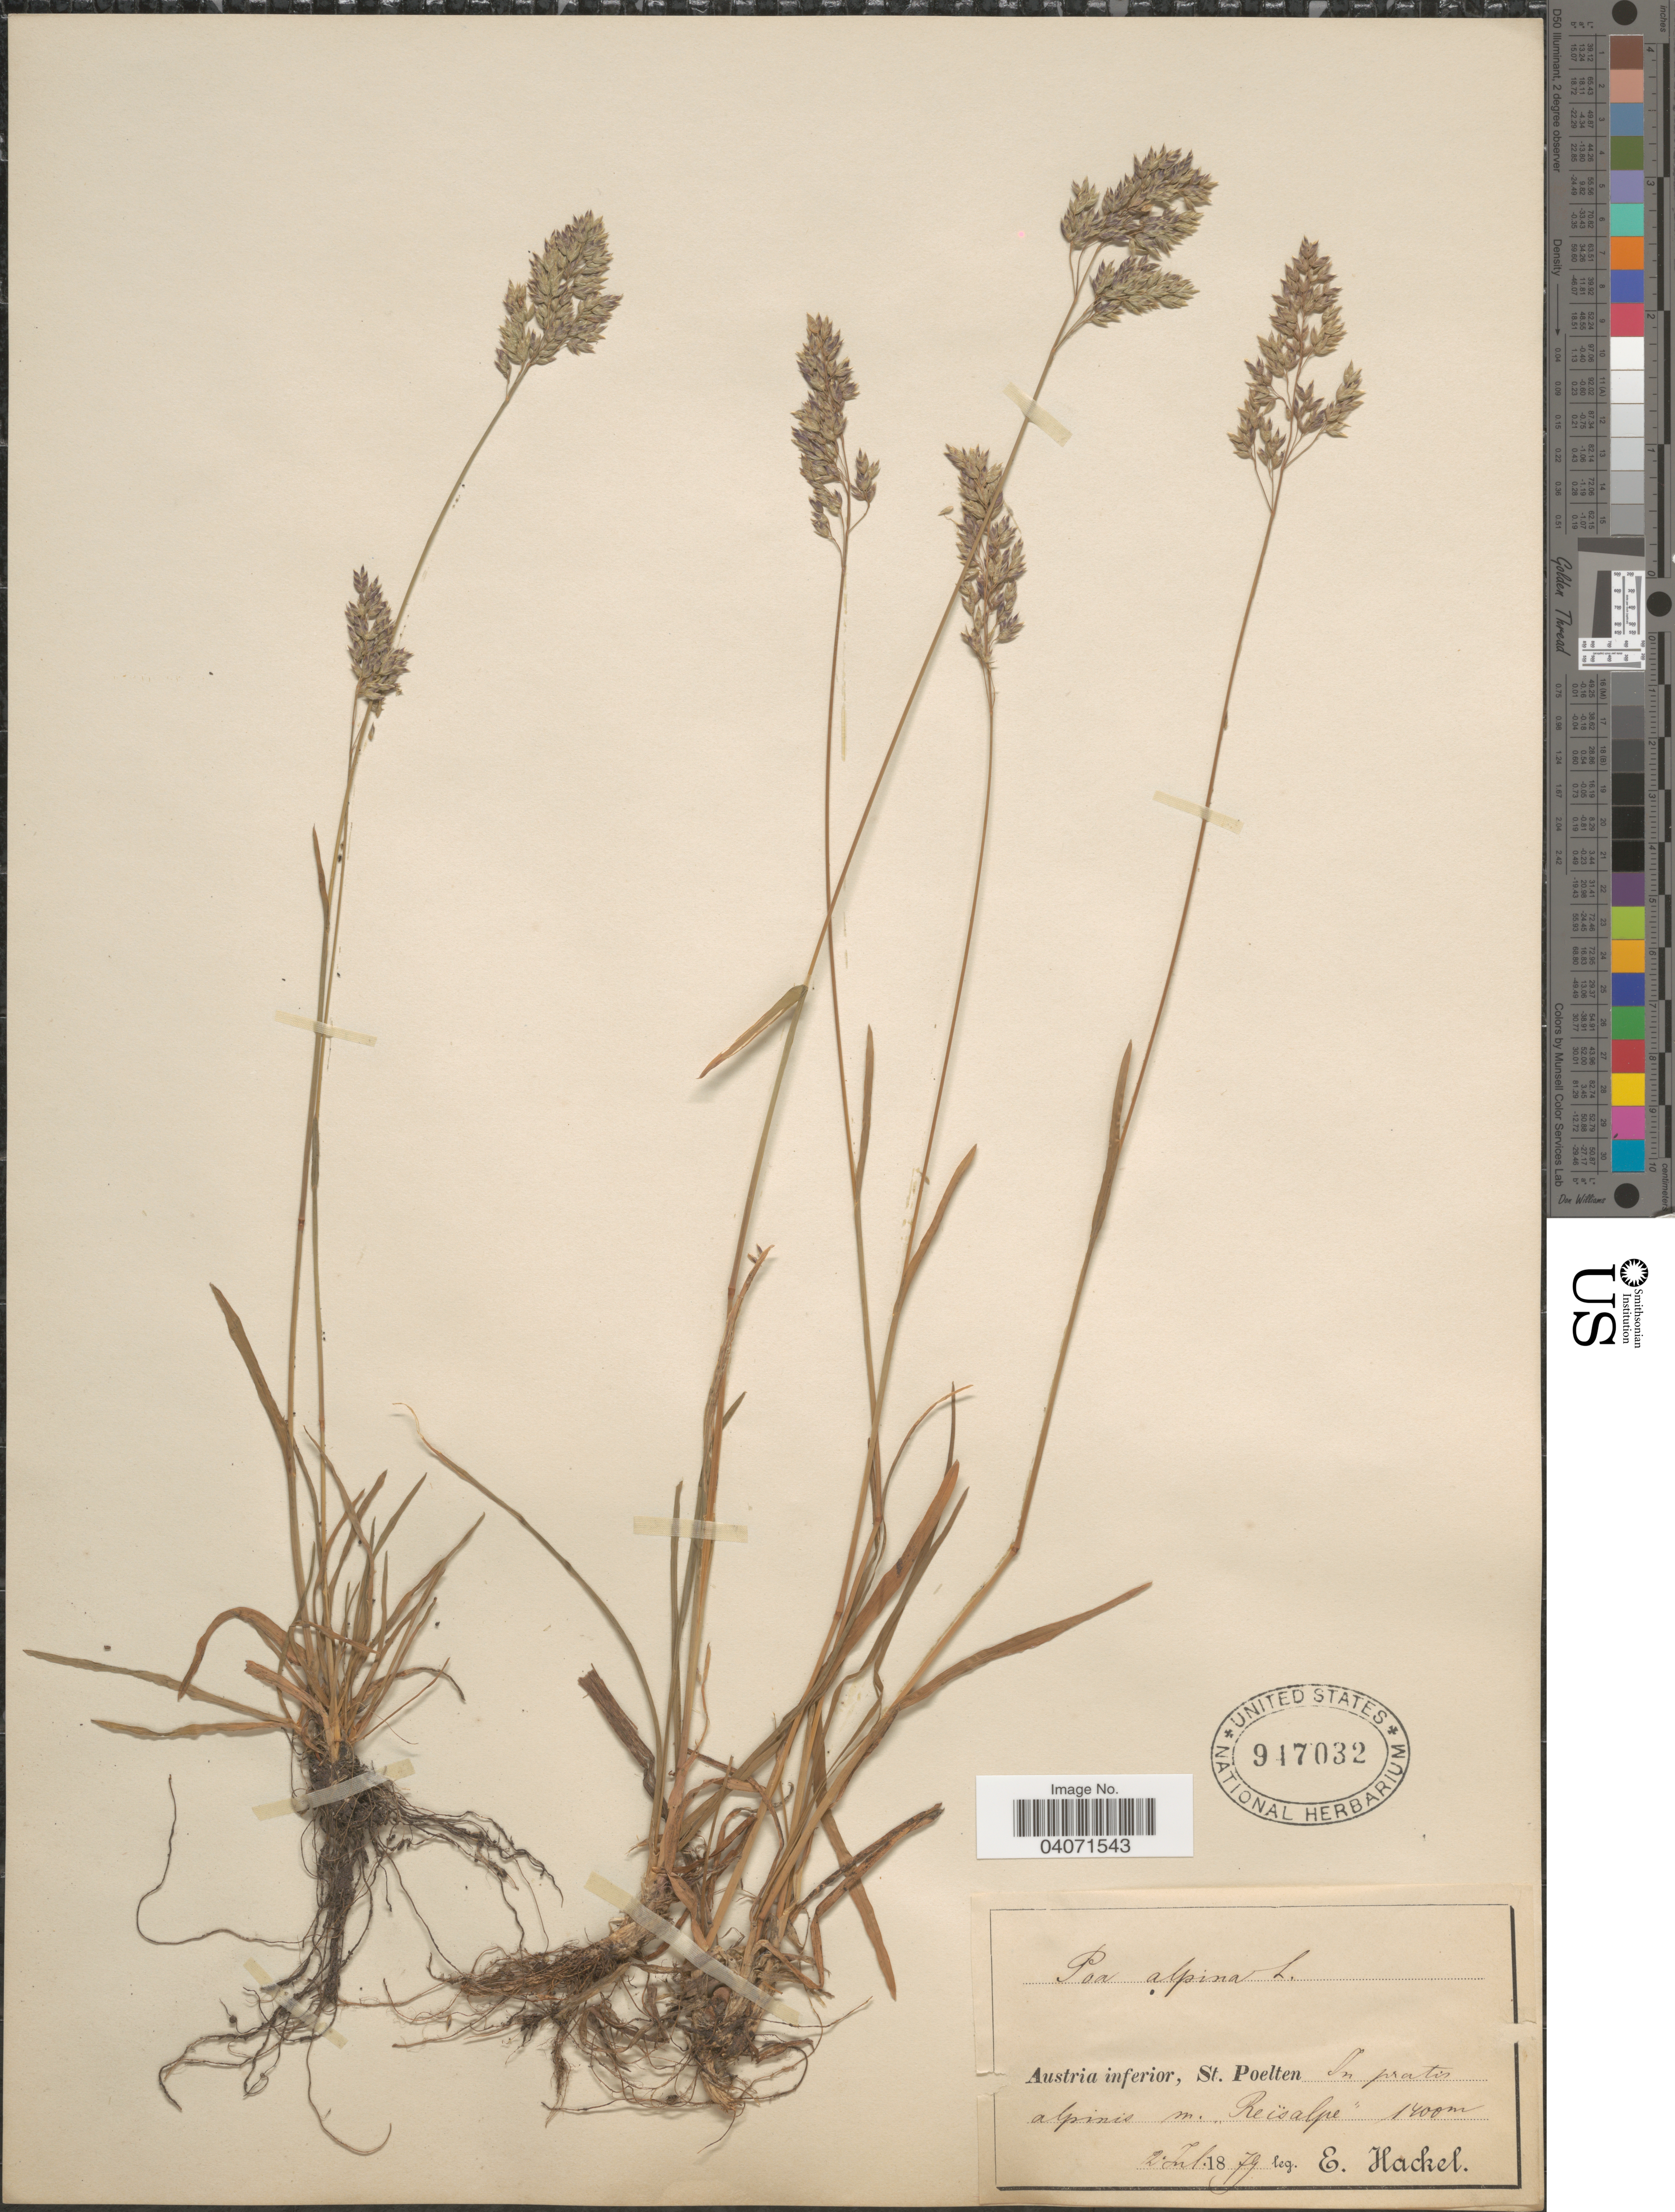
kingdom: Plantae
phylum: Tracheophyta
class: Liliopsida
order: Poales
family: Poaceae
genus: Poa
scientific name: Poa alpina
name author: L.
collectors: E. Hackel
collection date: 1879-07-02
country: Austria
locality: Austria inferior, St. Poelten. In pratis alpinis m. "Reïsalpe".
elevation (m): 1400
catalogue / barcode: US 947032